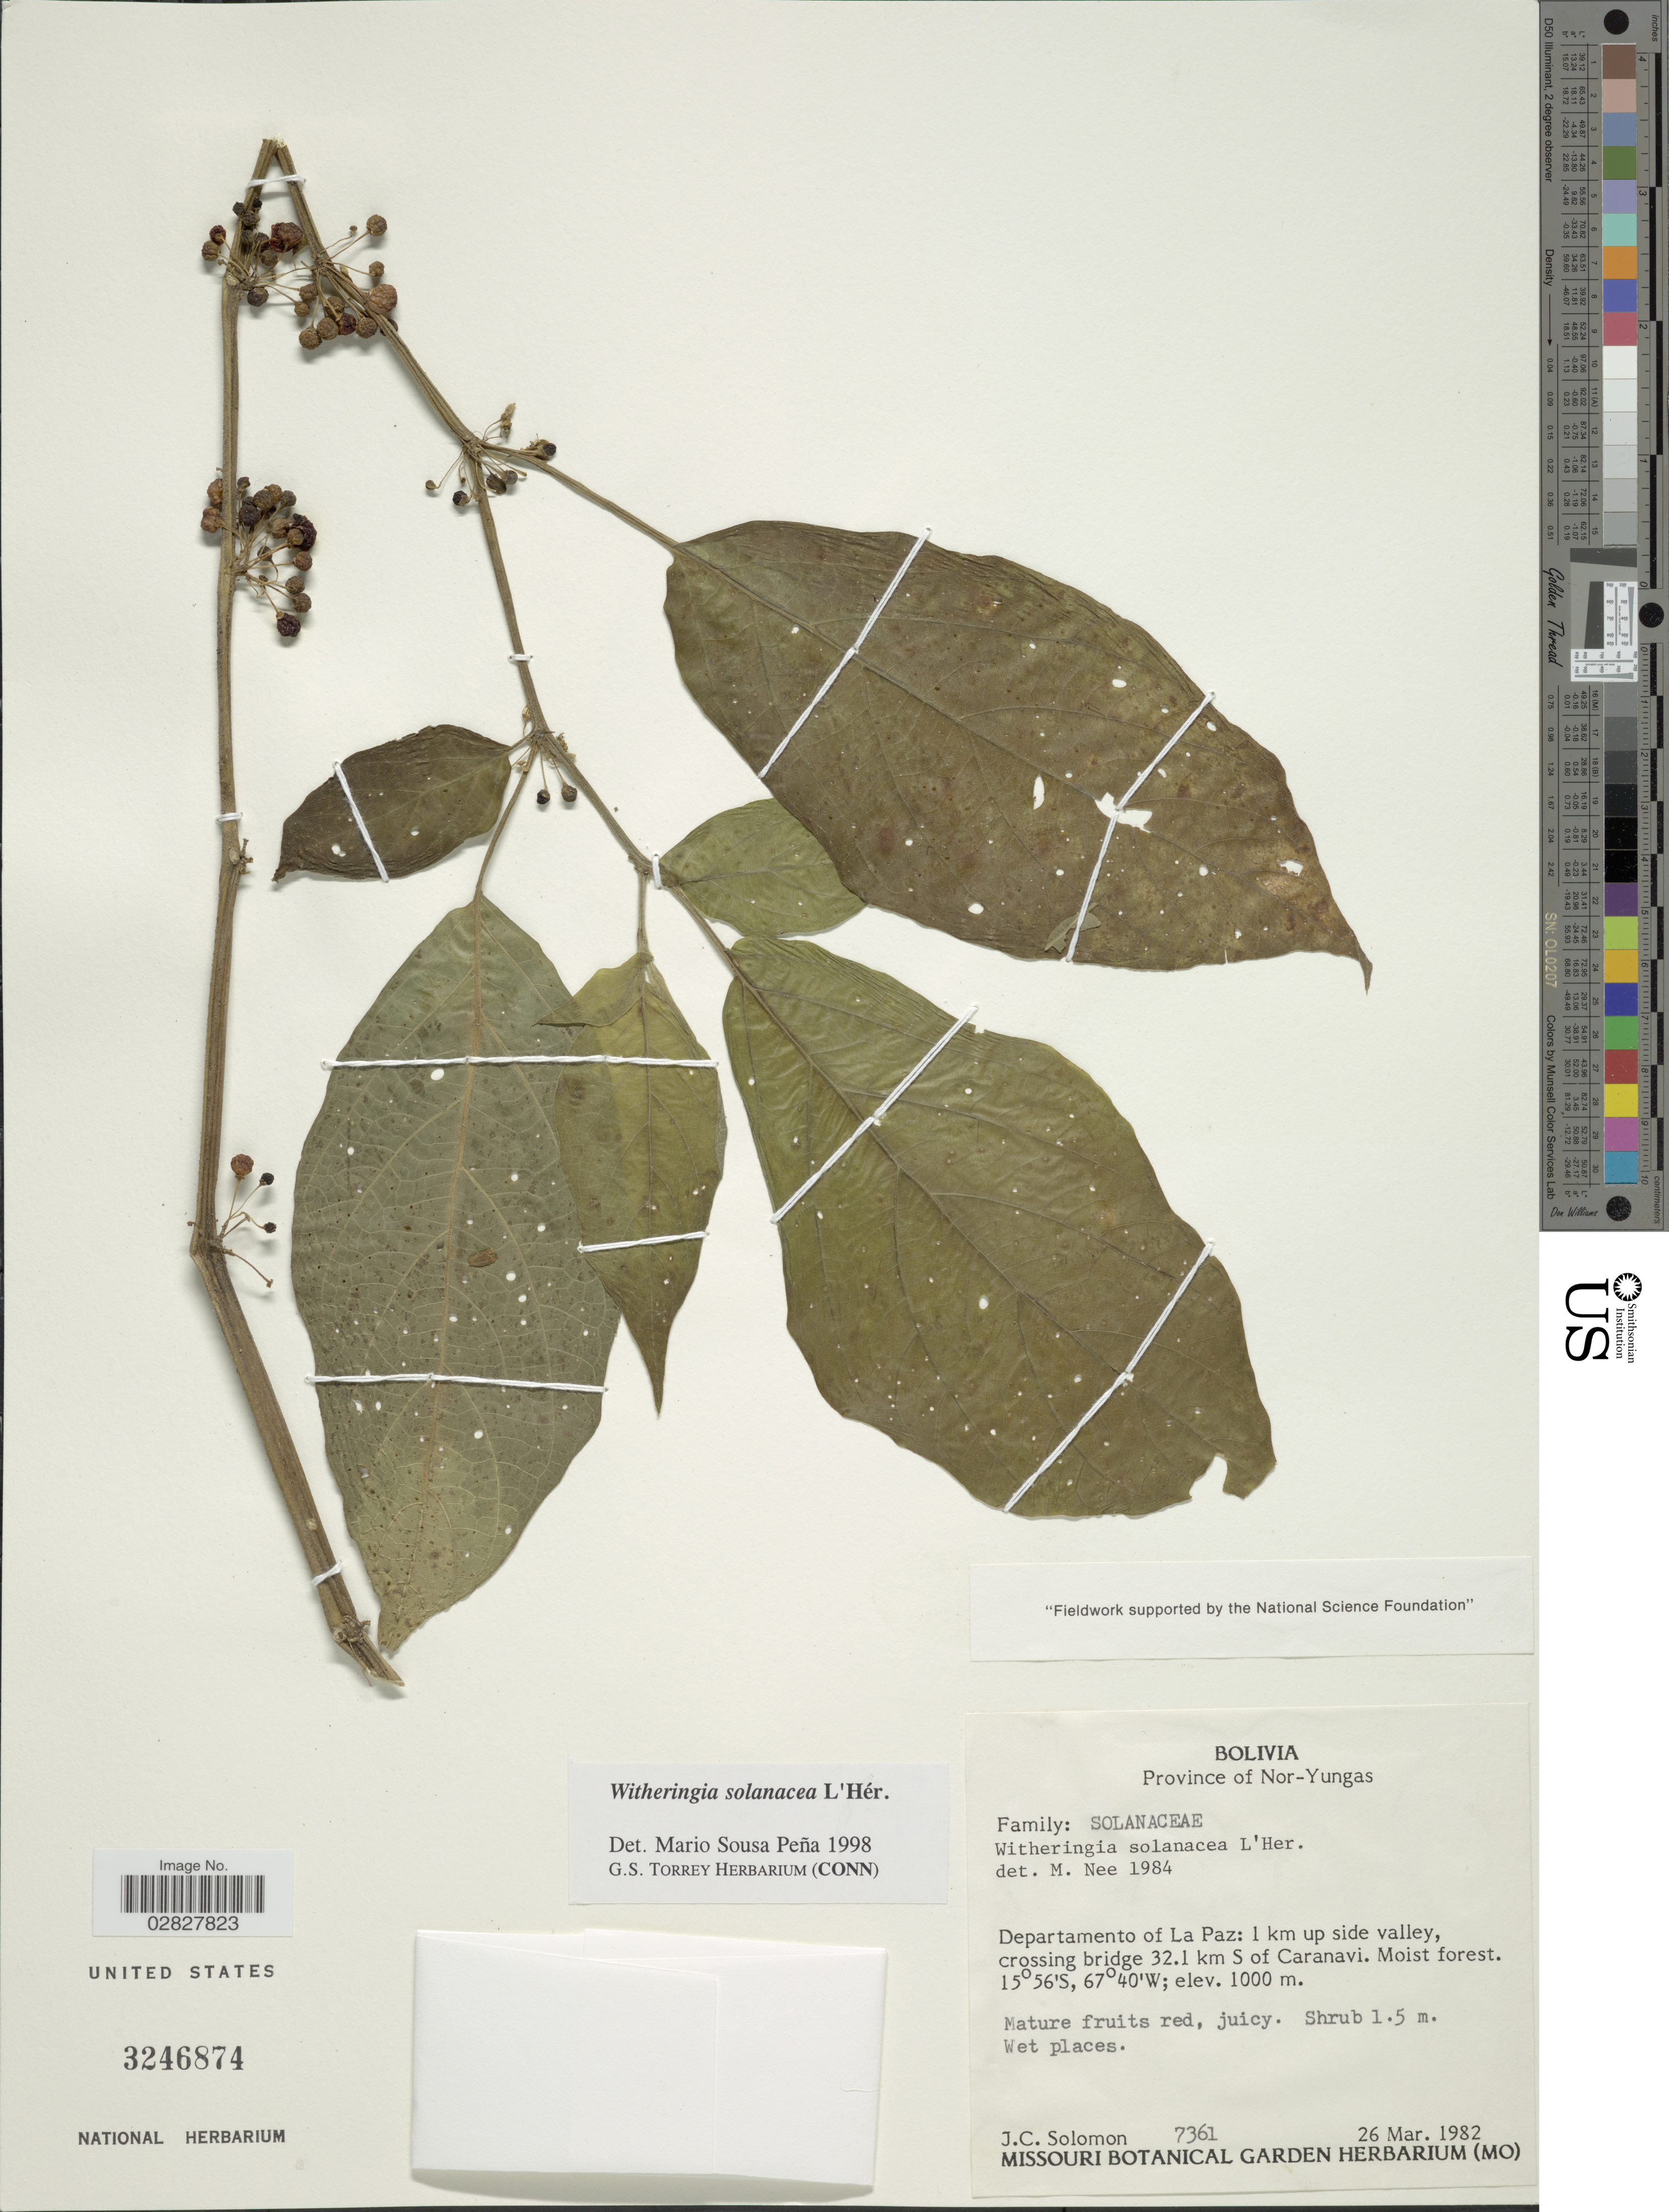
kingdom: Plantae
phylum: Tracheophyta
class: Magnoliopsida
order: Solanales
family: Solanaceae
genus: Witheringia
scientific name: Witheringia solanacea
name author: L'Hér.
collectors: J. C. Solomon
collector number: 7361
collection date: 1982-03-26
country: Bolivia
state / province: La Paz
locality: Province of Nor-Yungas, Departamento of La Paz: 1 km up side valley, crossing bridge 32.1 km S of Caranavi.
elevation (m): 1000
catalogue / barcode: US 3246874